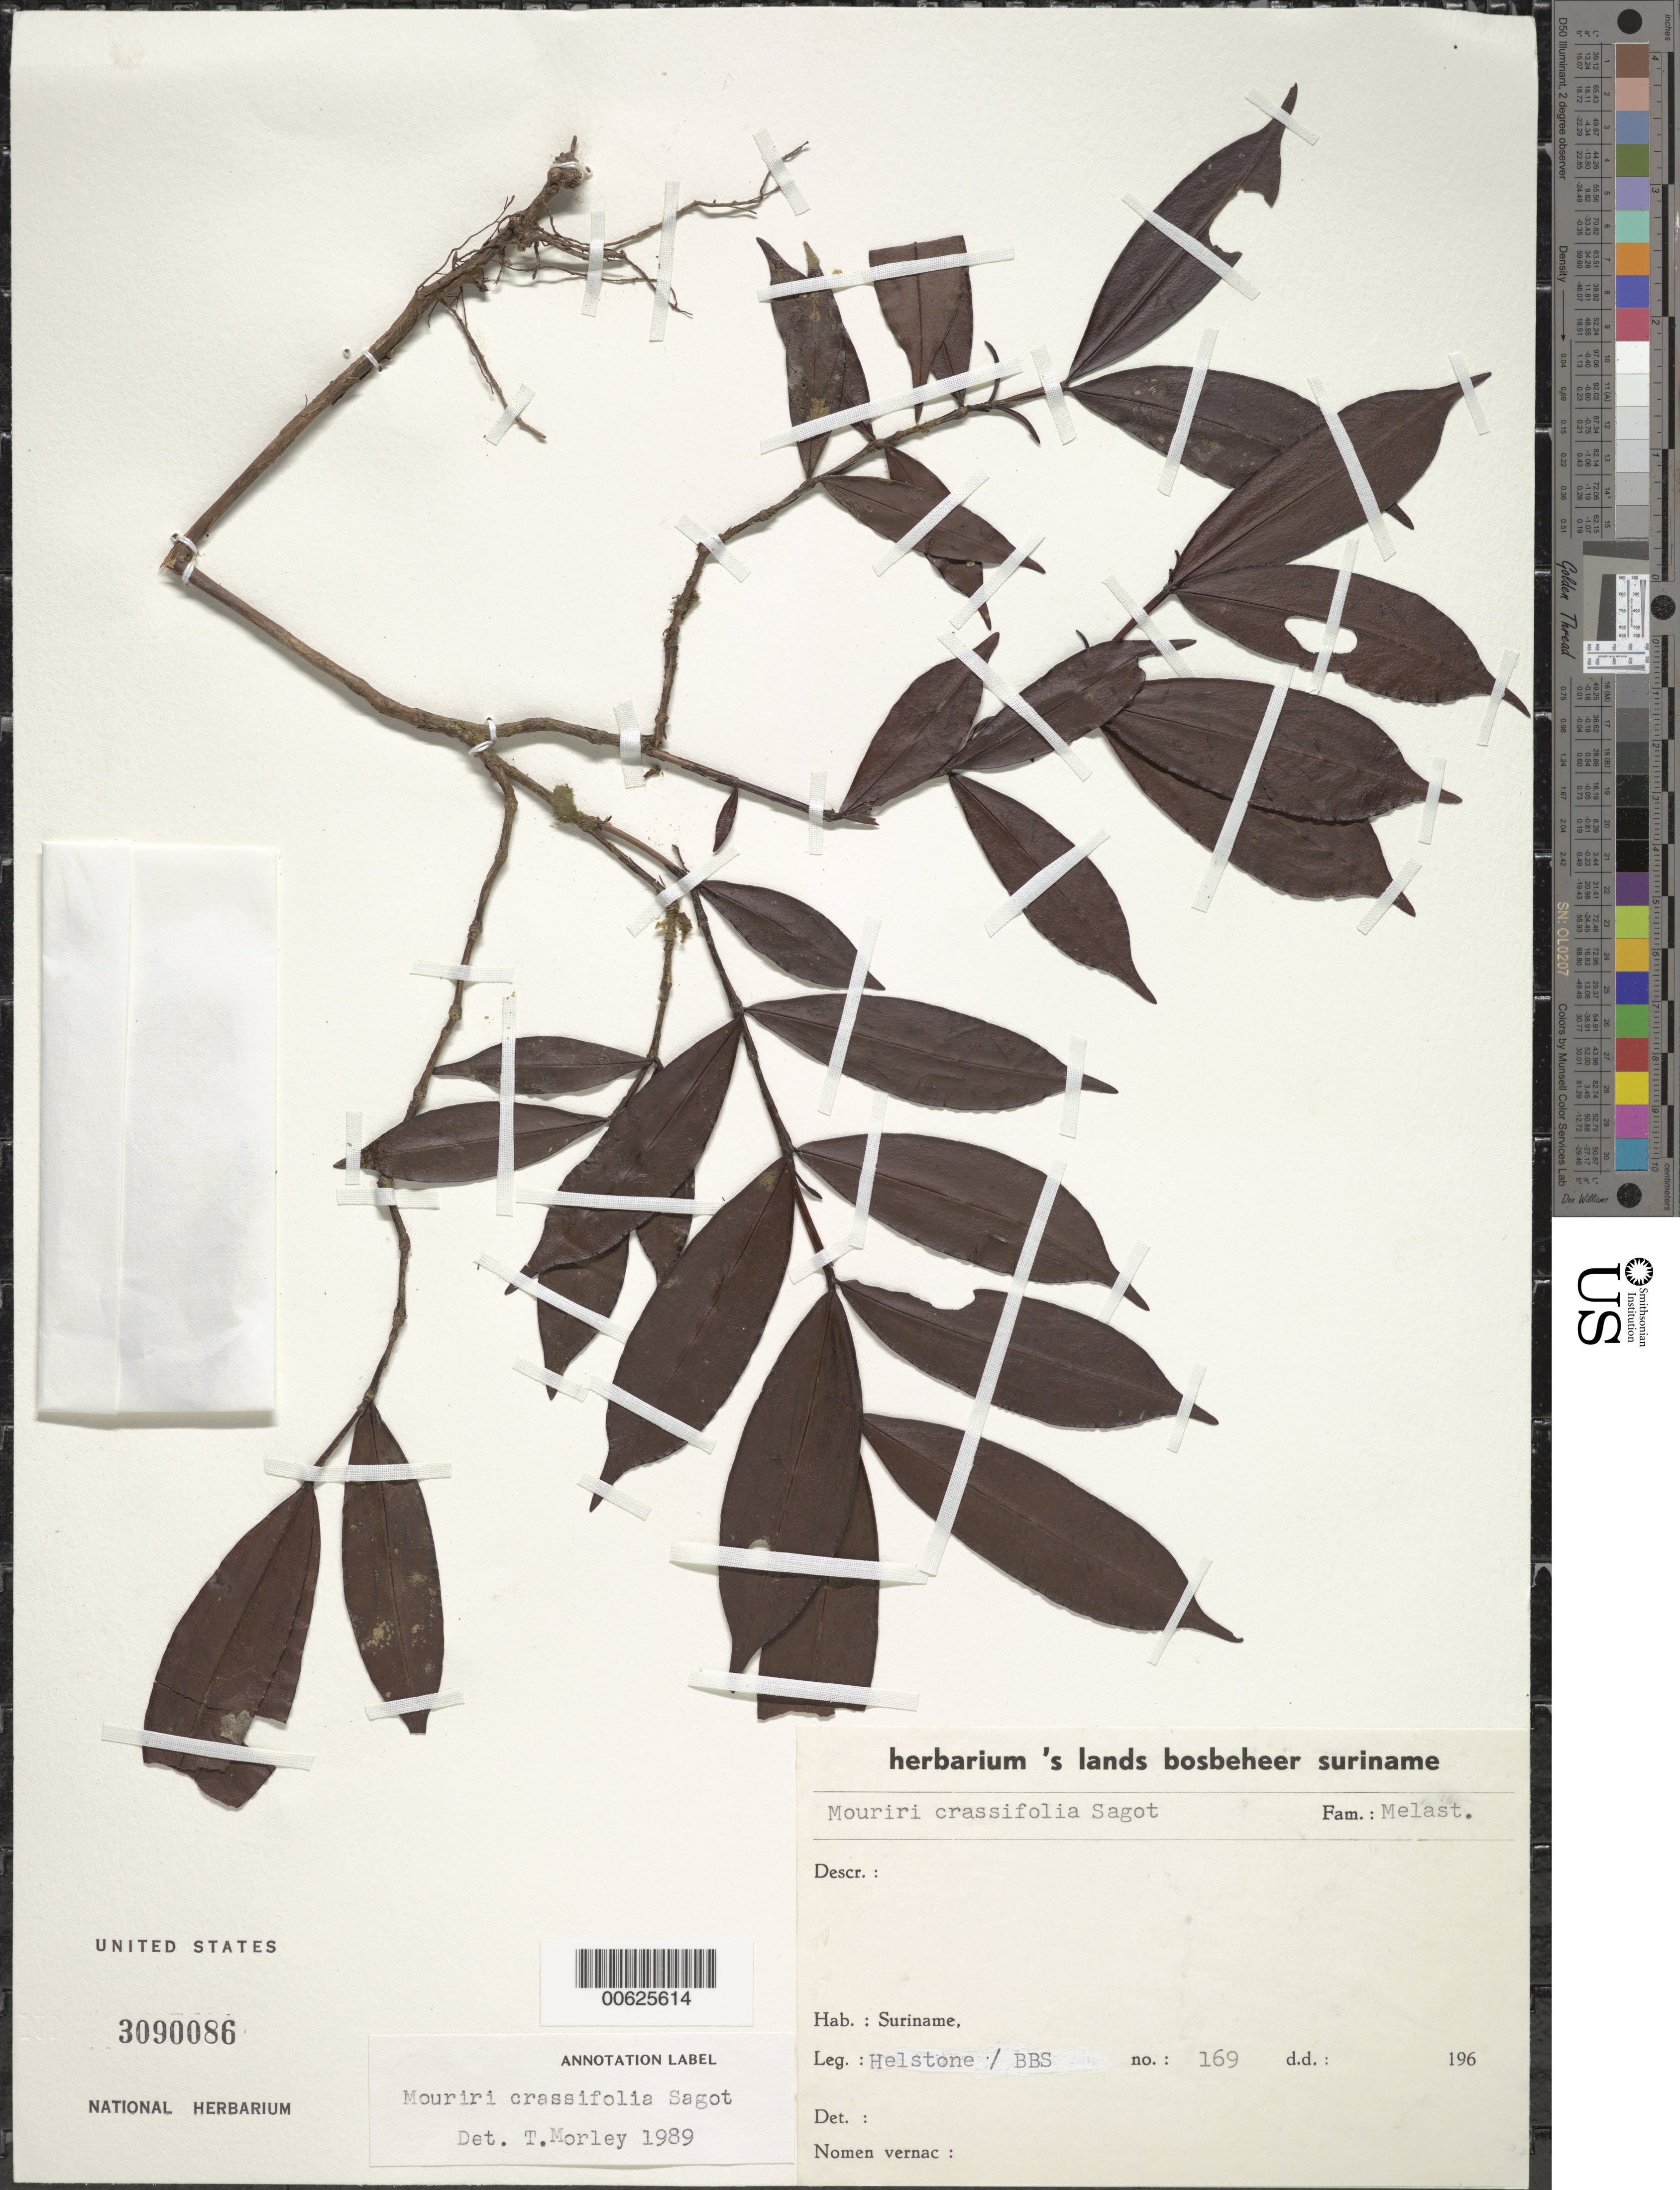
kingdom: Plantae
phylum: Tracheophyta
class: Magnoliopsida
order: Myrtales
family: Melastomataceae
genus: Mouriri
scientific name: Mouriri crassifolia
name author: Sagot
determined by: Morley, T.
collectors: E. Helstone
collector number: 169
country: Suriname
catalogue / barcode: US 3090086